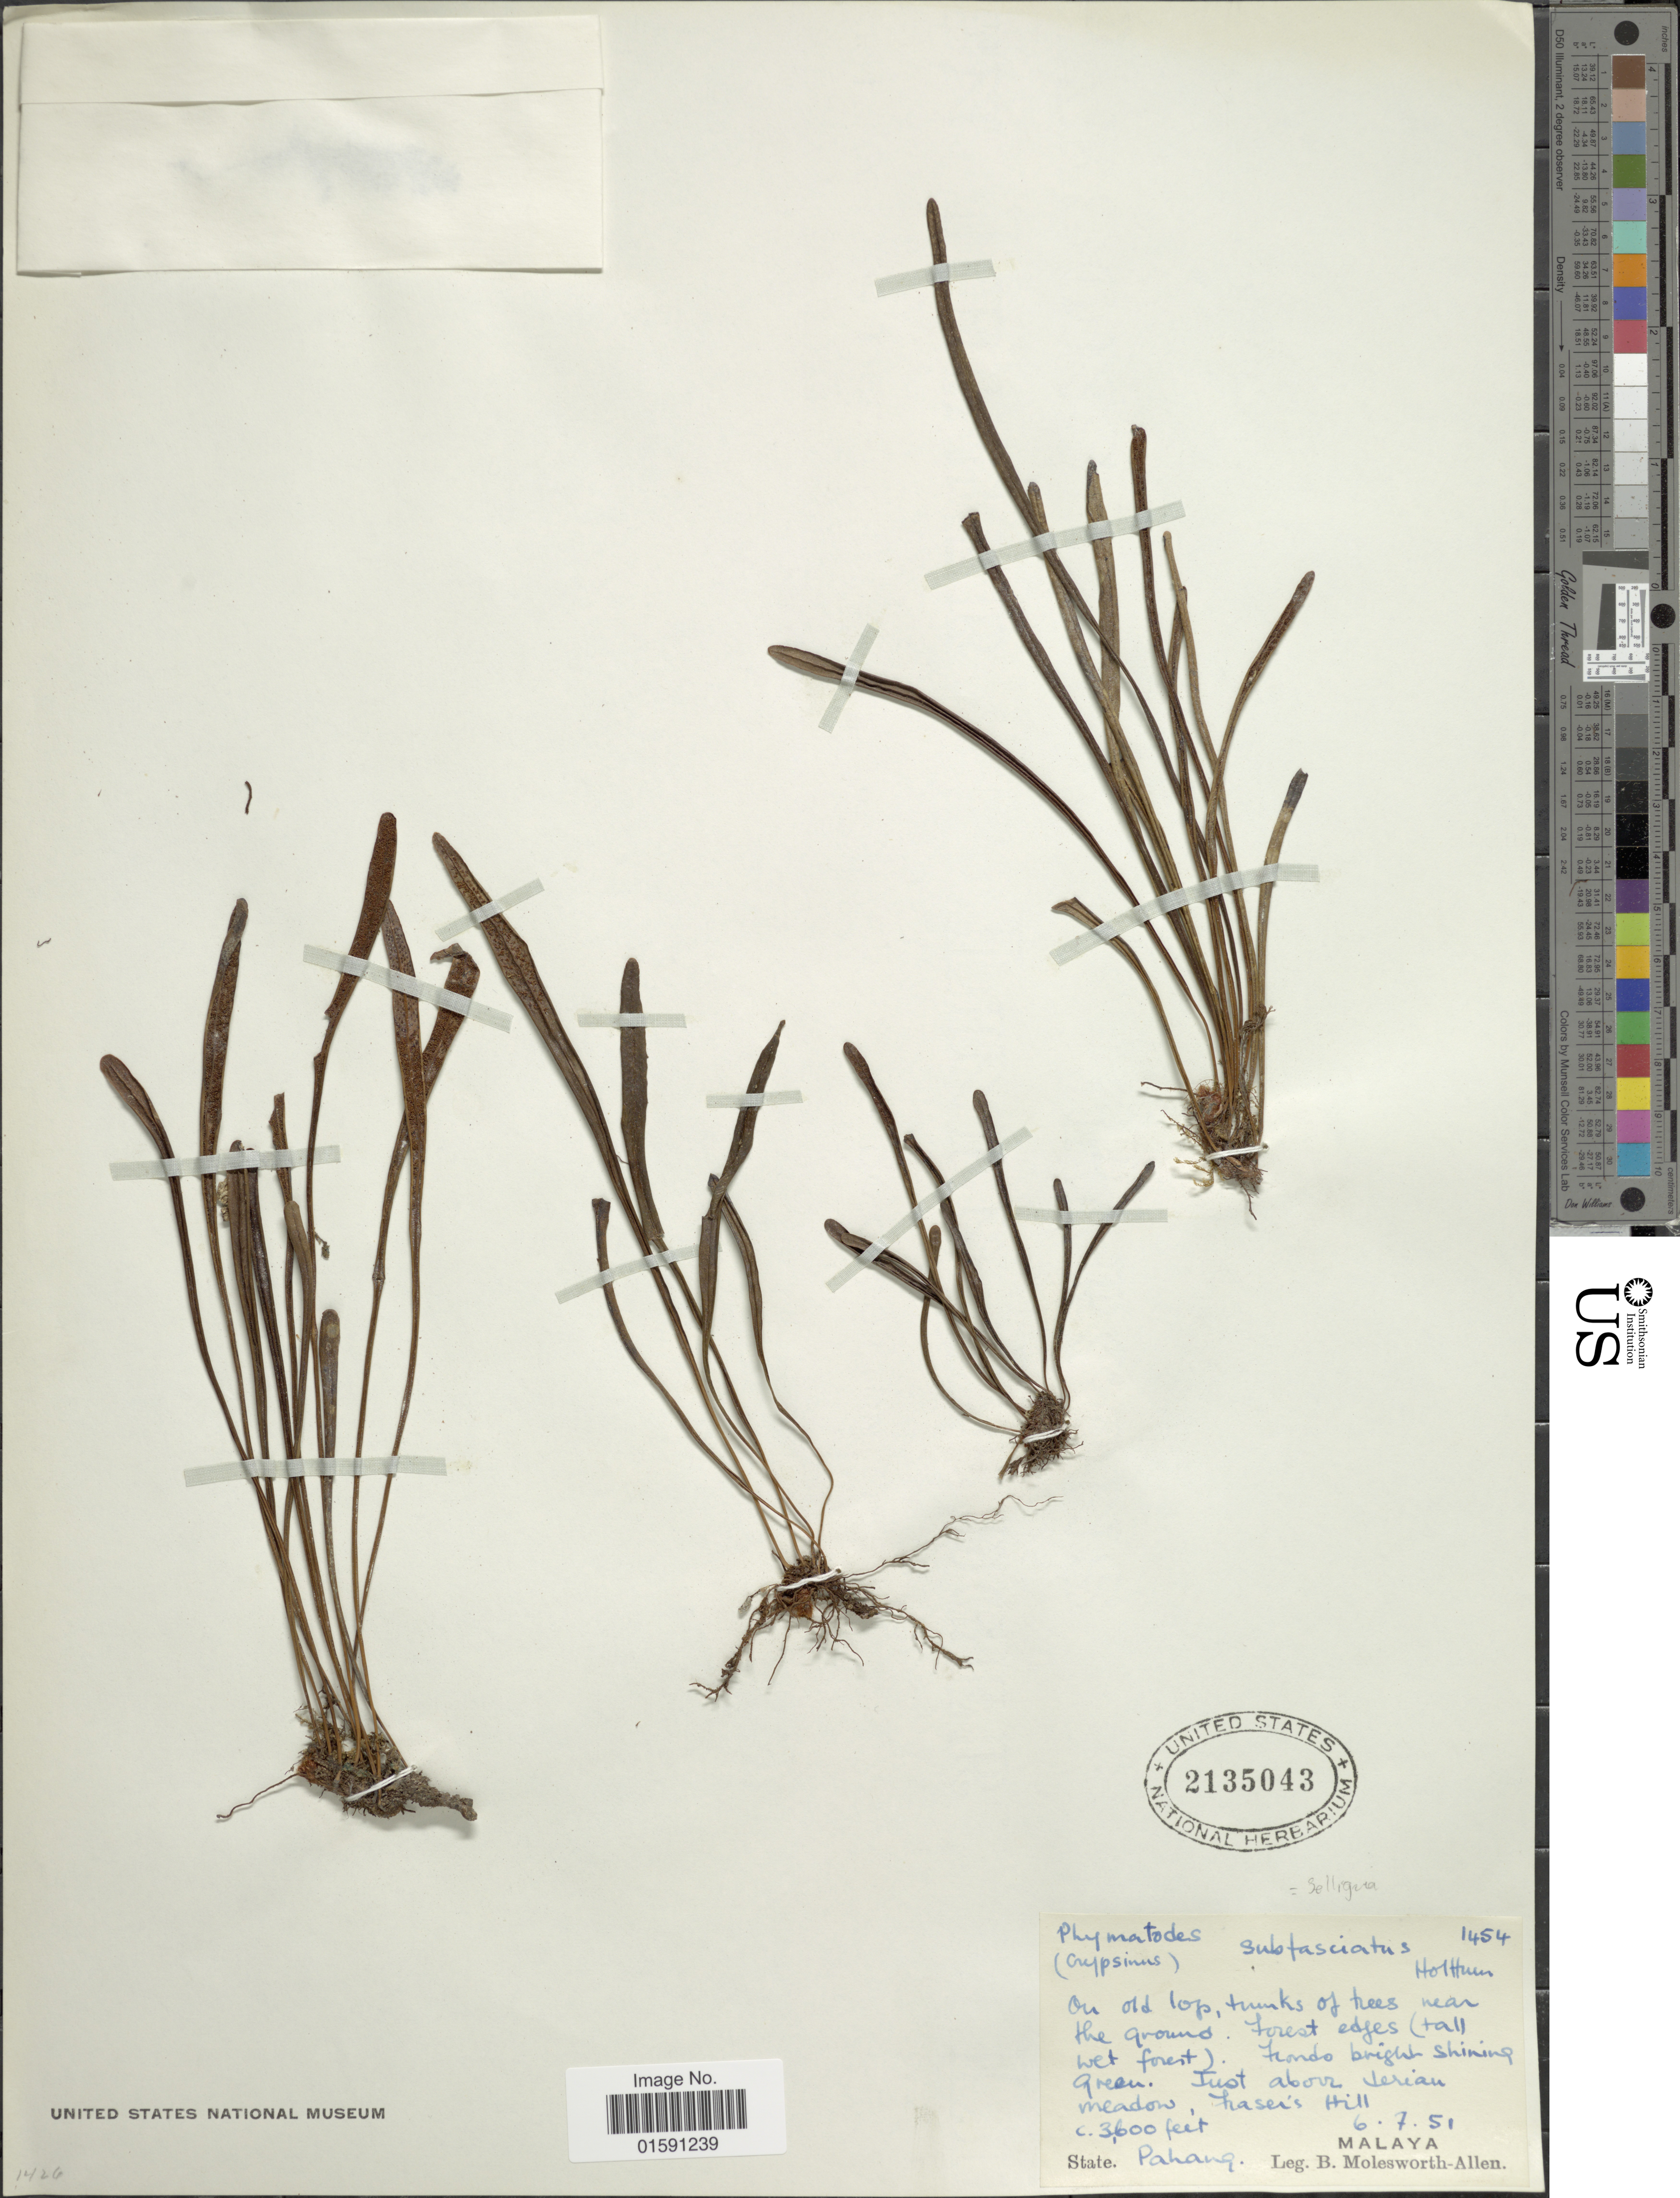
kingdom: Plantae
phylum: Tracheophyta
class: Polypodiopsida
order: Polypodiales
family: Polypodiaceae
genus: Selliguea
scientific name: Selliguea ceratophylla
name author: (Copel.) Hovenkamp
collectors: B. E. G. Molesworth-Allen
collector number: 1454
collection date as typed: Transcribed d/m/y: 6/7/51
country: Malaysia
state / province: Pahang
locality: Just above Jerian meadow, Fraser's Hill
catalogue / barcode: US 2135043